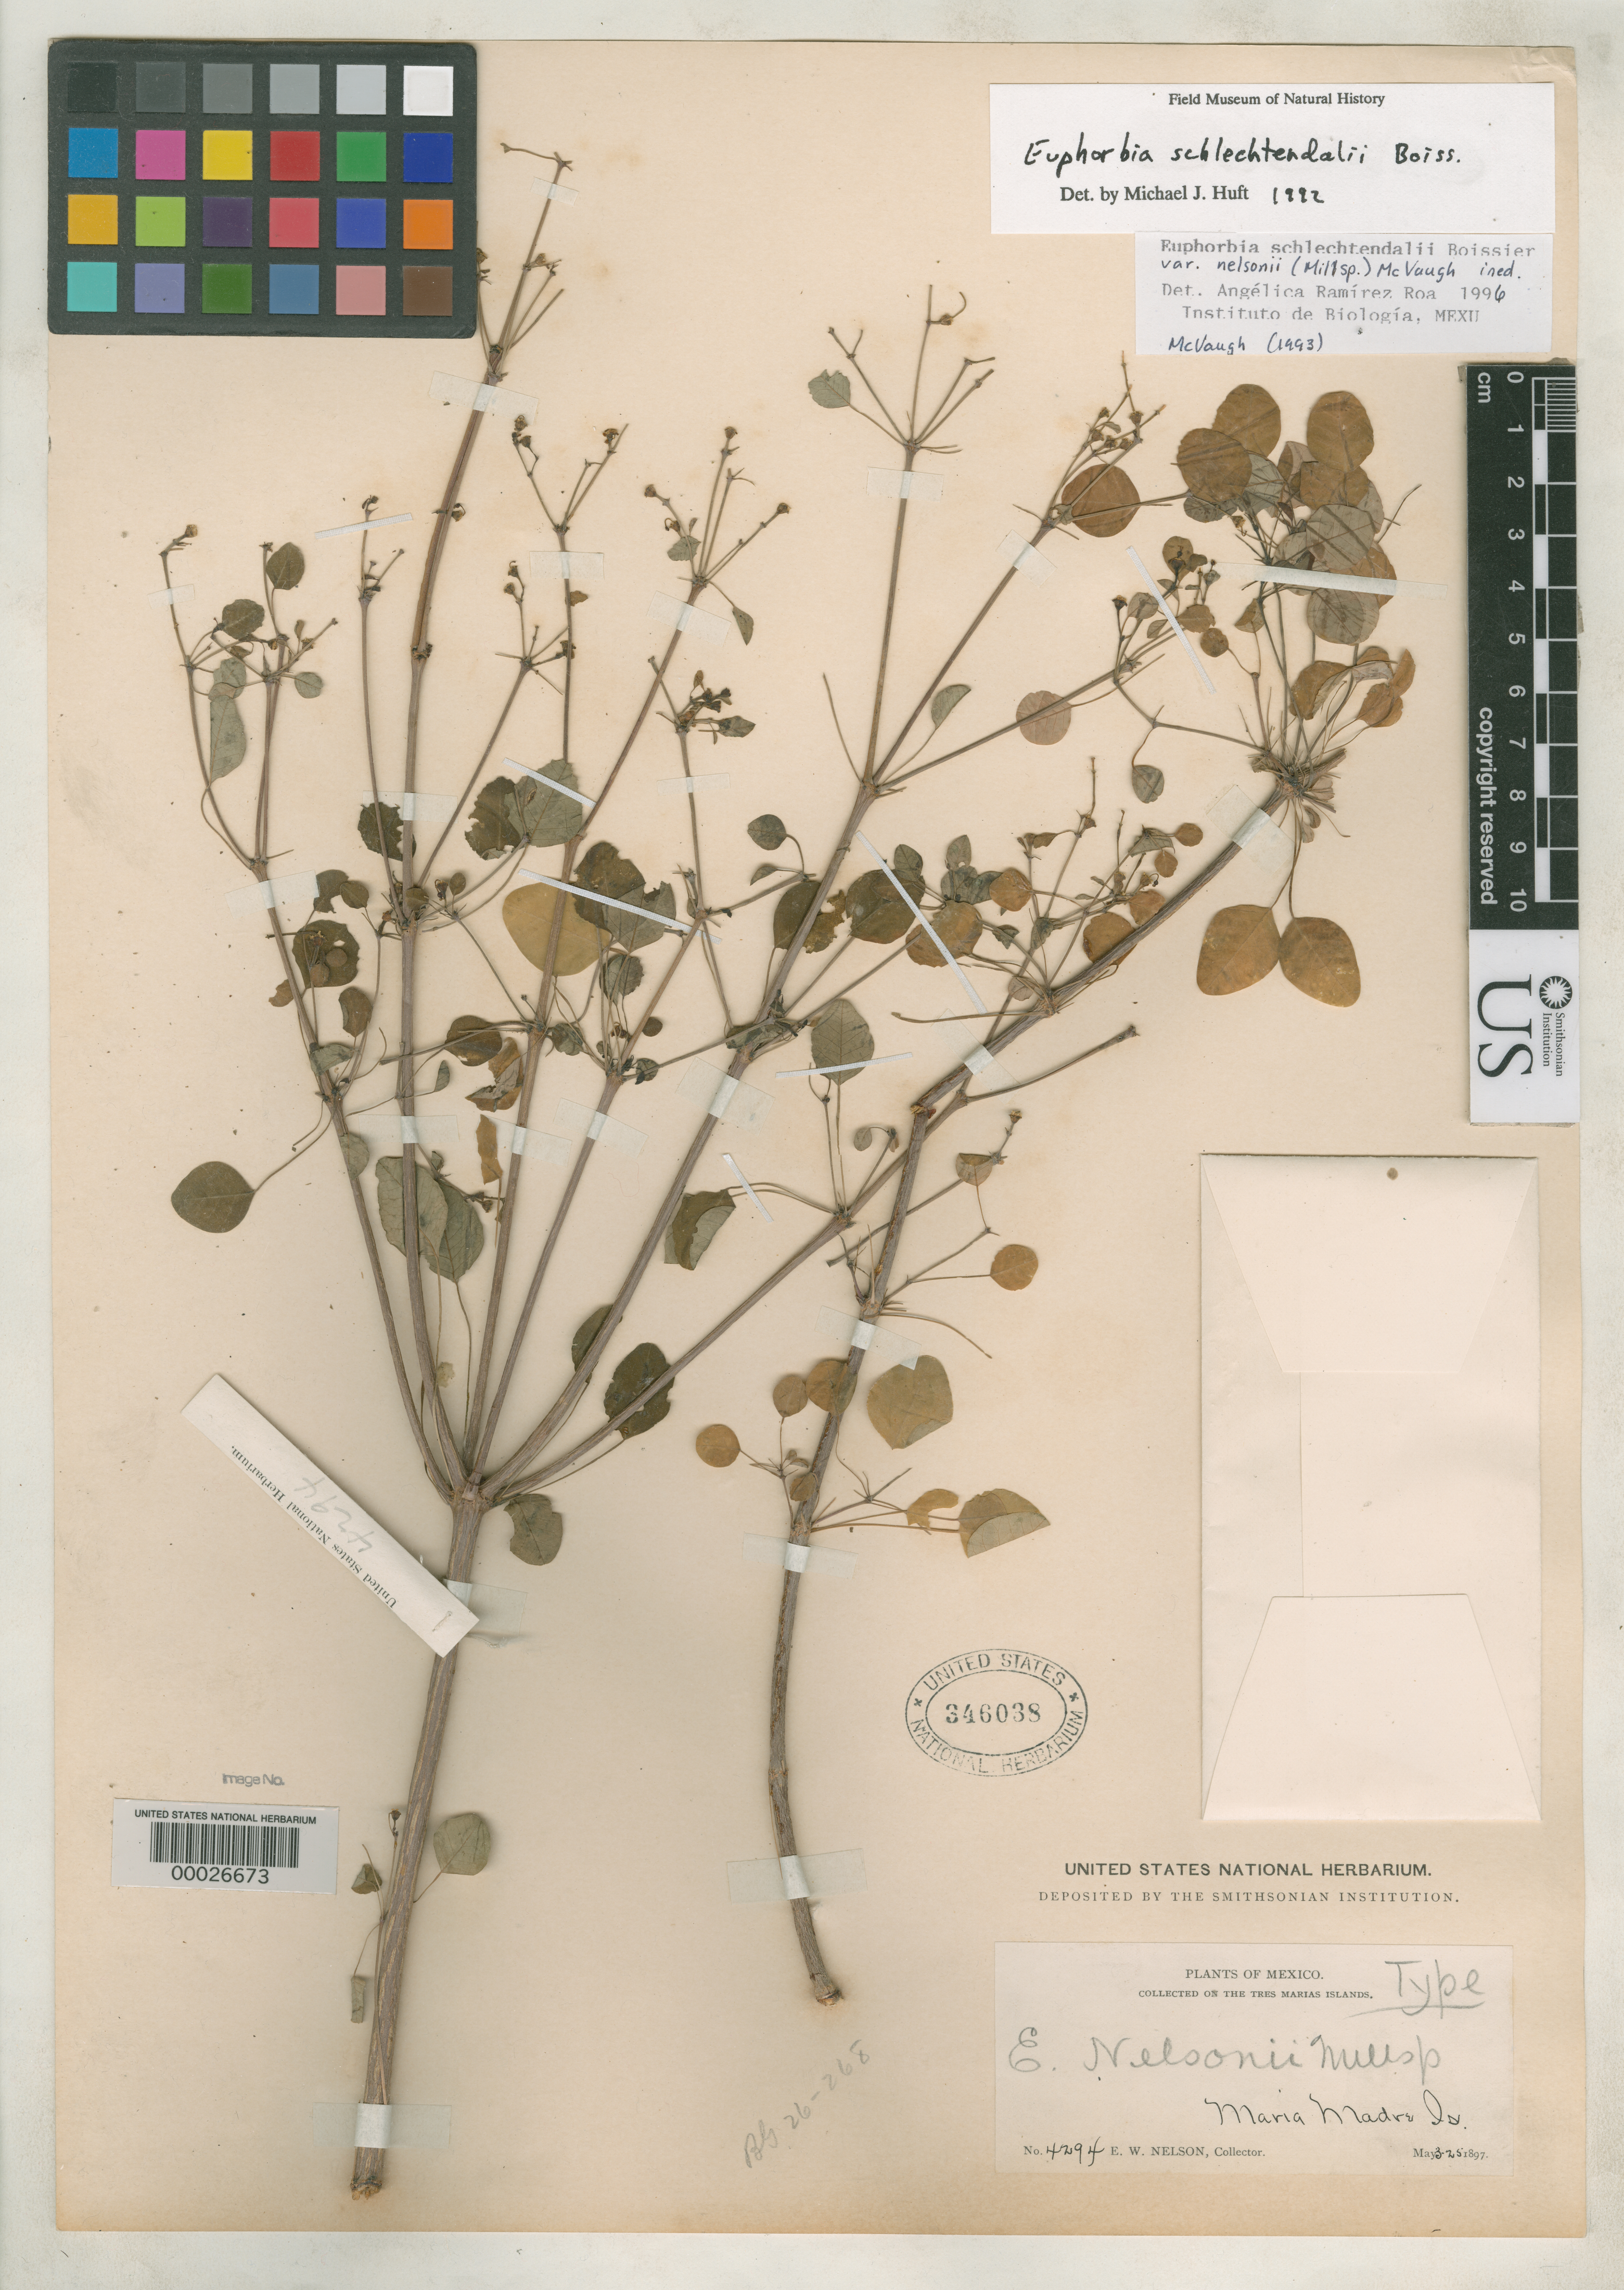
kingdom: Plantae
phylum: Tracheophyta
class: Magnoliopsida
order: Malpighiales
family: Euphorbiaceae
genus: Euphorbia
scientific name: Euphorbia nelsonii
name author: Millsp.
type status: Type Collection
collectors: E. W. Nelson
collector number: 4294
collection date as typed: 03 May 1897 to 25 May 1897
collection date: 1897-05-03/1897-05-25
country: Mexico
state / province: Nayarit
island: Maria Madre Island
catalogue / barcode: US 346038